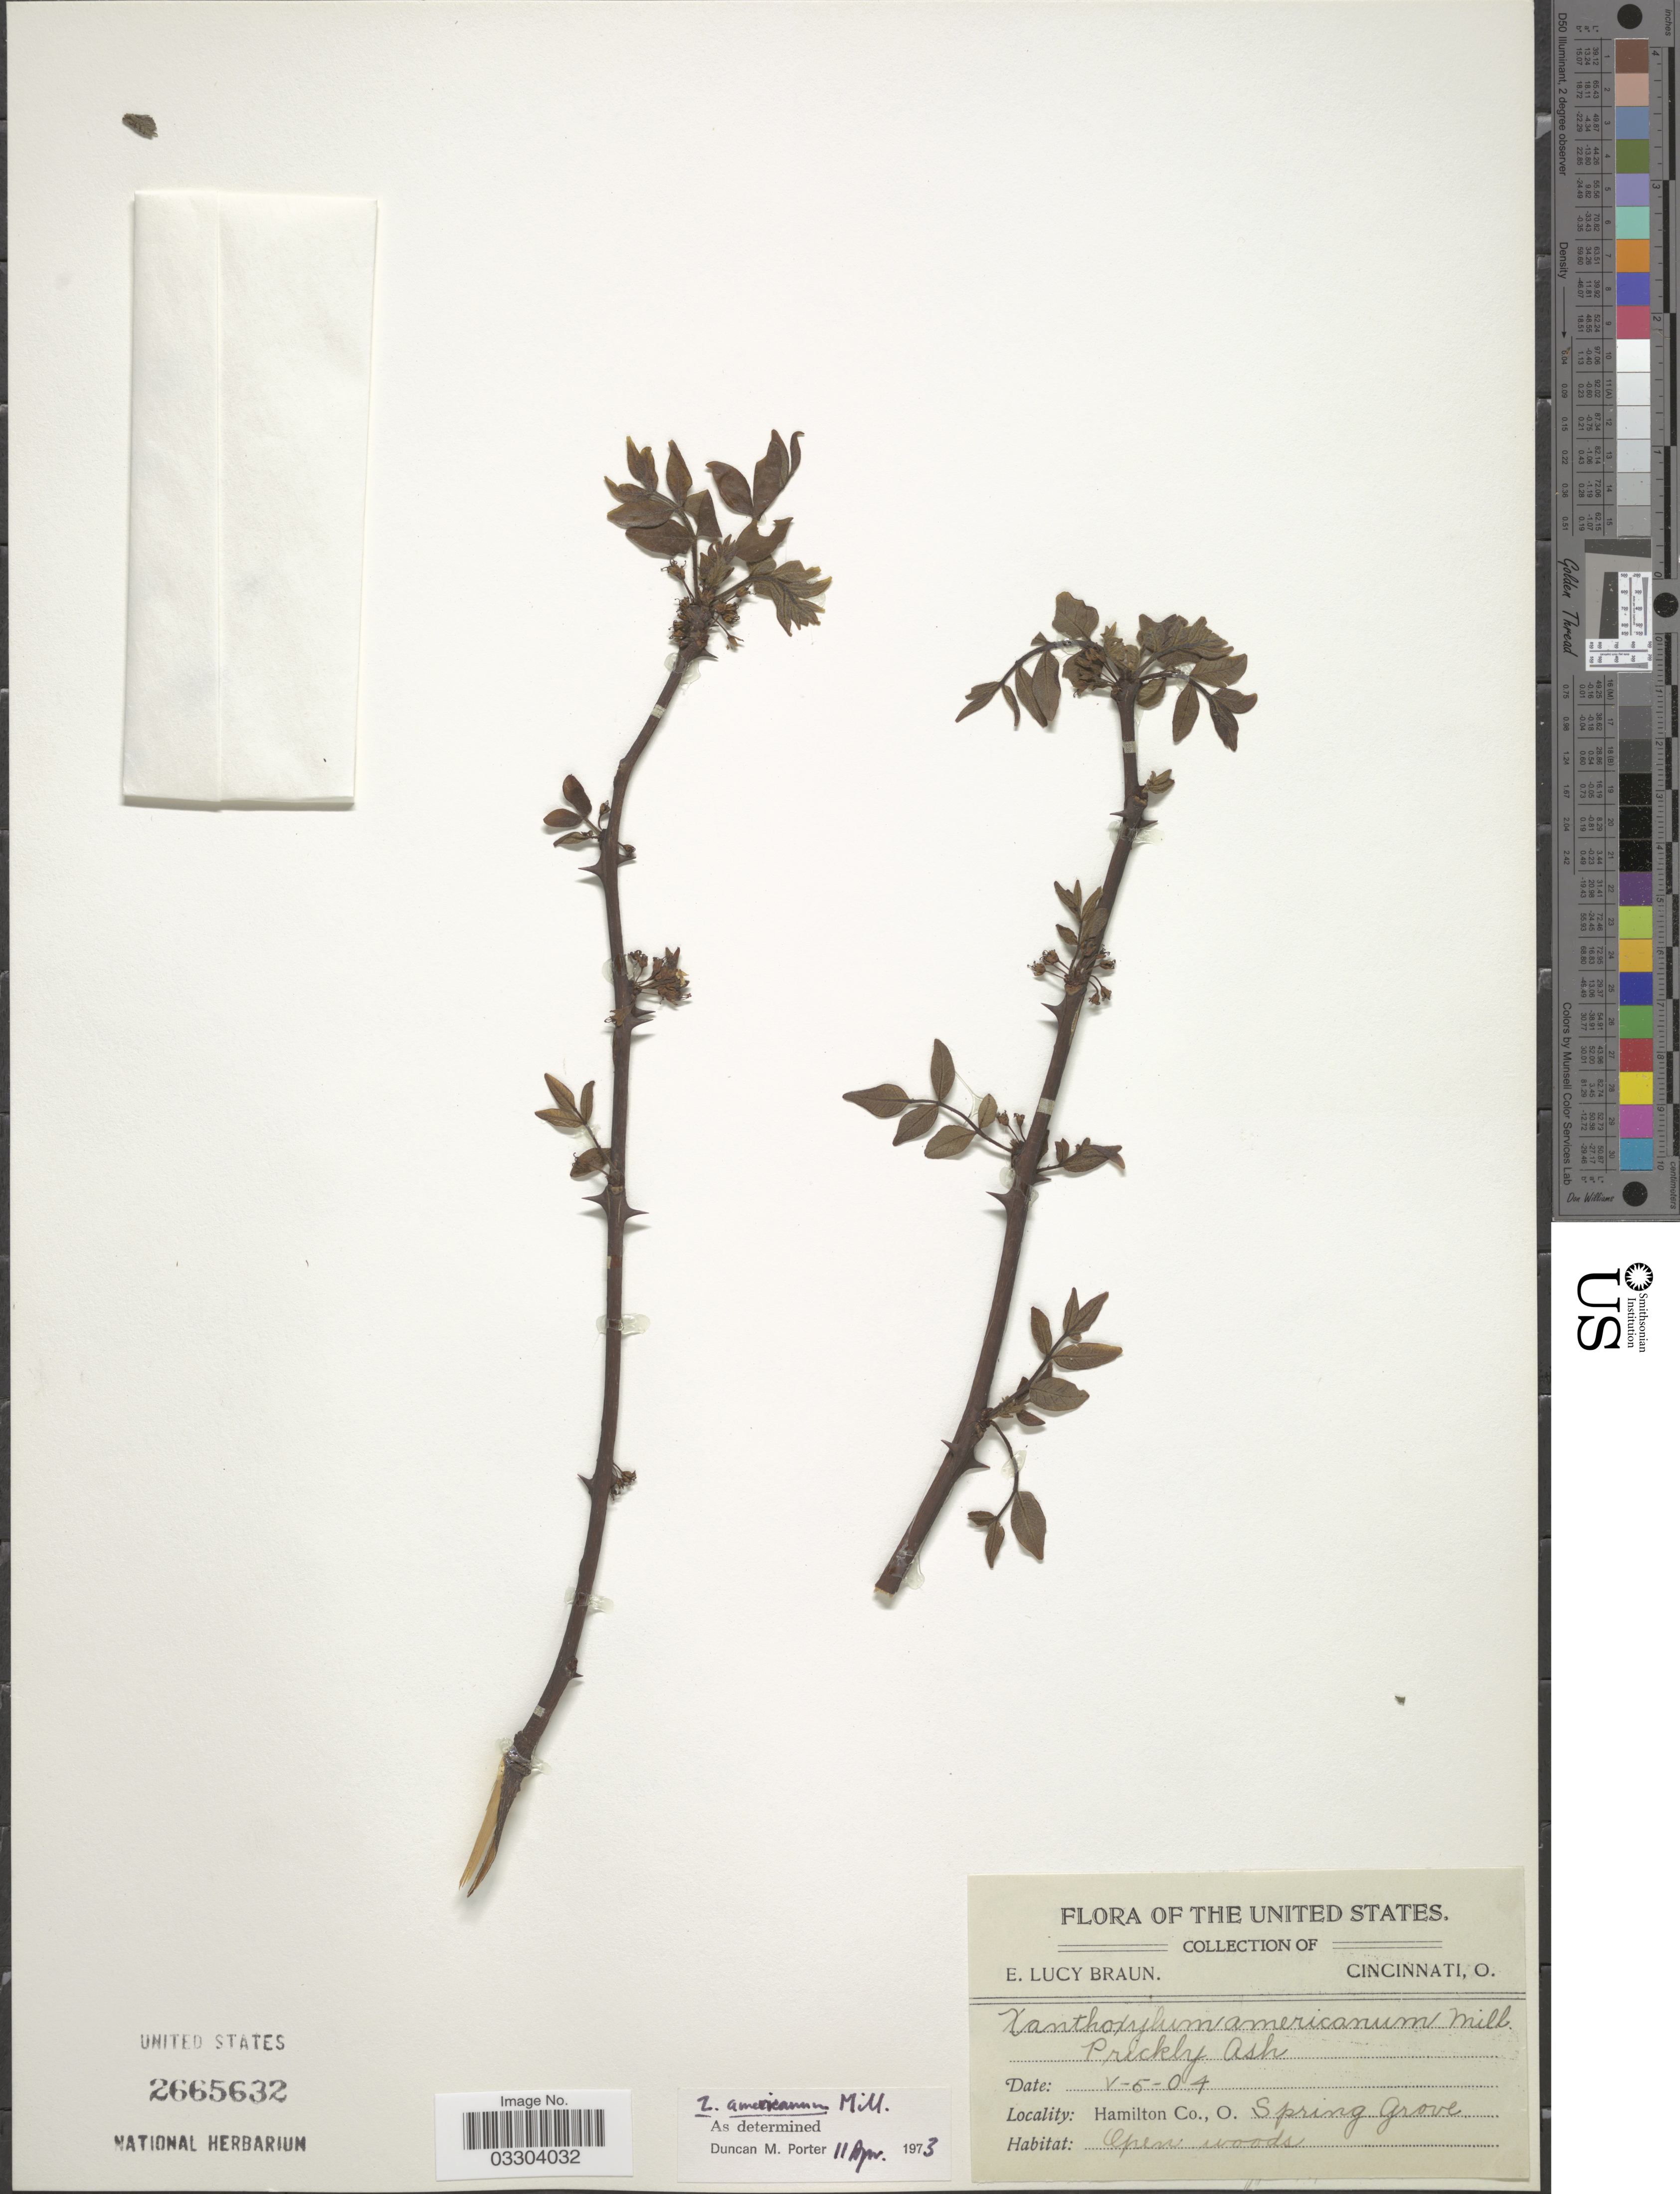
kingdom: Plantae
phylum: Tracheophyta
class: Magnoliopsida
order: Sapindales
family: Rutaceae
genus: Zanthoxylum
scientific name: Zanthoxylum americanum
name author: Mill.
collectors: E. L. Braun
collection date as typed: Transcribed d/m/y: 5/5/4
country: United States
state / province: Ohio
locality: Hamilton Co., Spring Grove.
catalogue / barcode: US 2665632